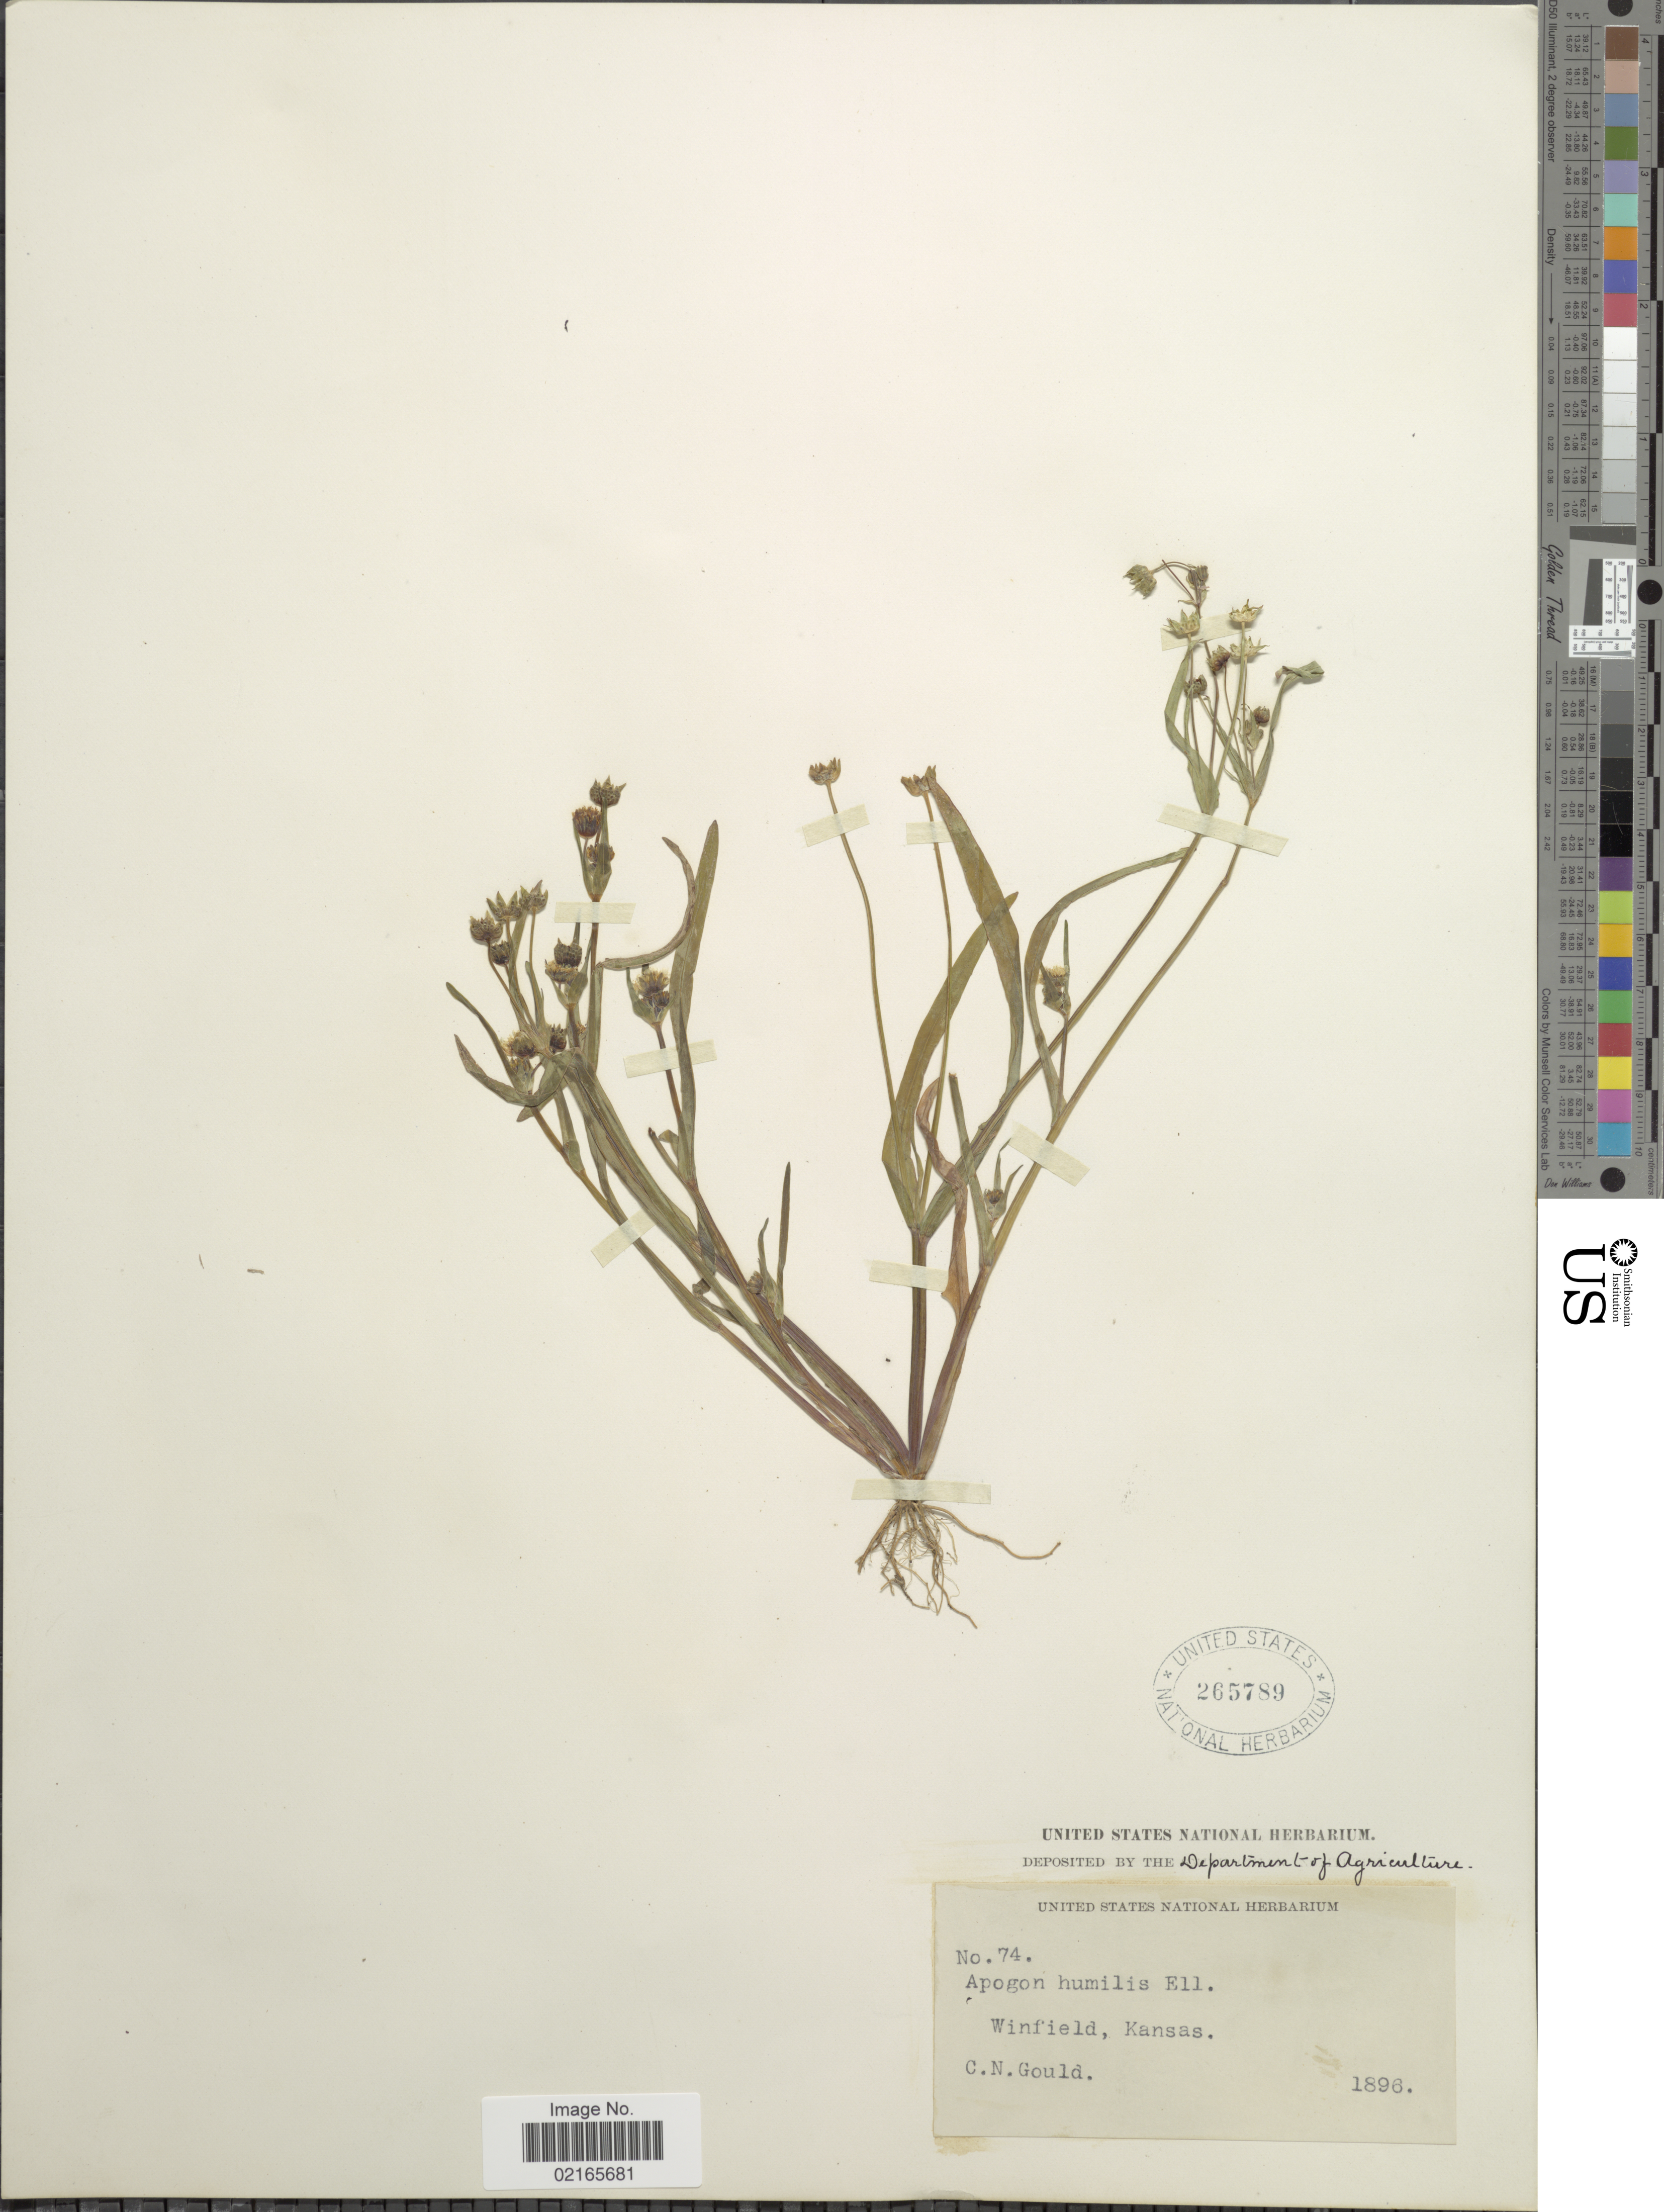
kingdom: Plantae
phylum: Tracheophyta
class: Magnoliopsida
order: Asterales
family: Asteraceae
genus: Krigia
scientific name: Krigia oppositifolia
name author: Raf.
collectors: C. Gould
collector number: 74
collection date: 1896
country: United States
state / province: Kansas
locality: Winfield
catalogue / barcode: US 265789